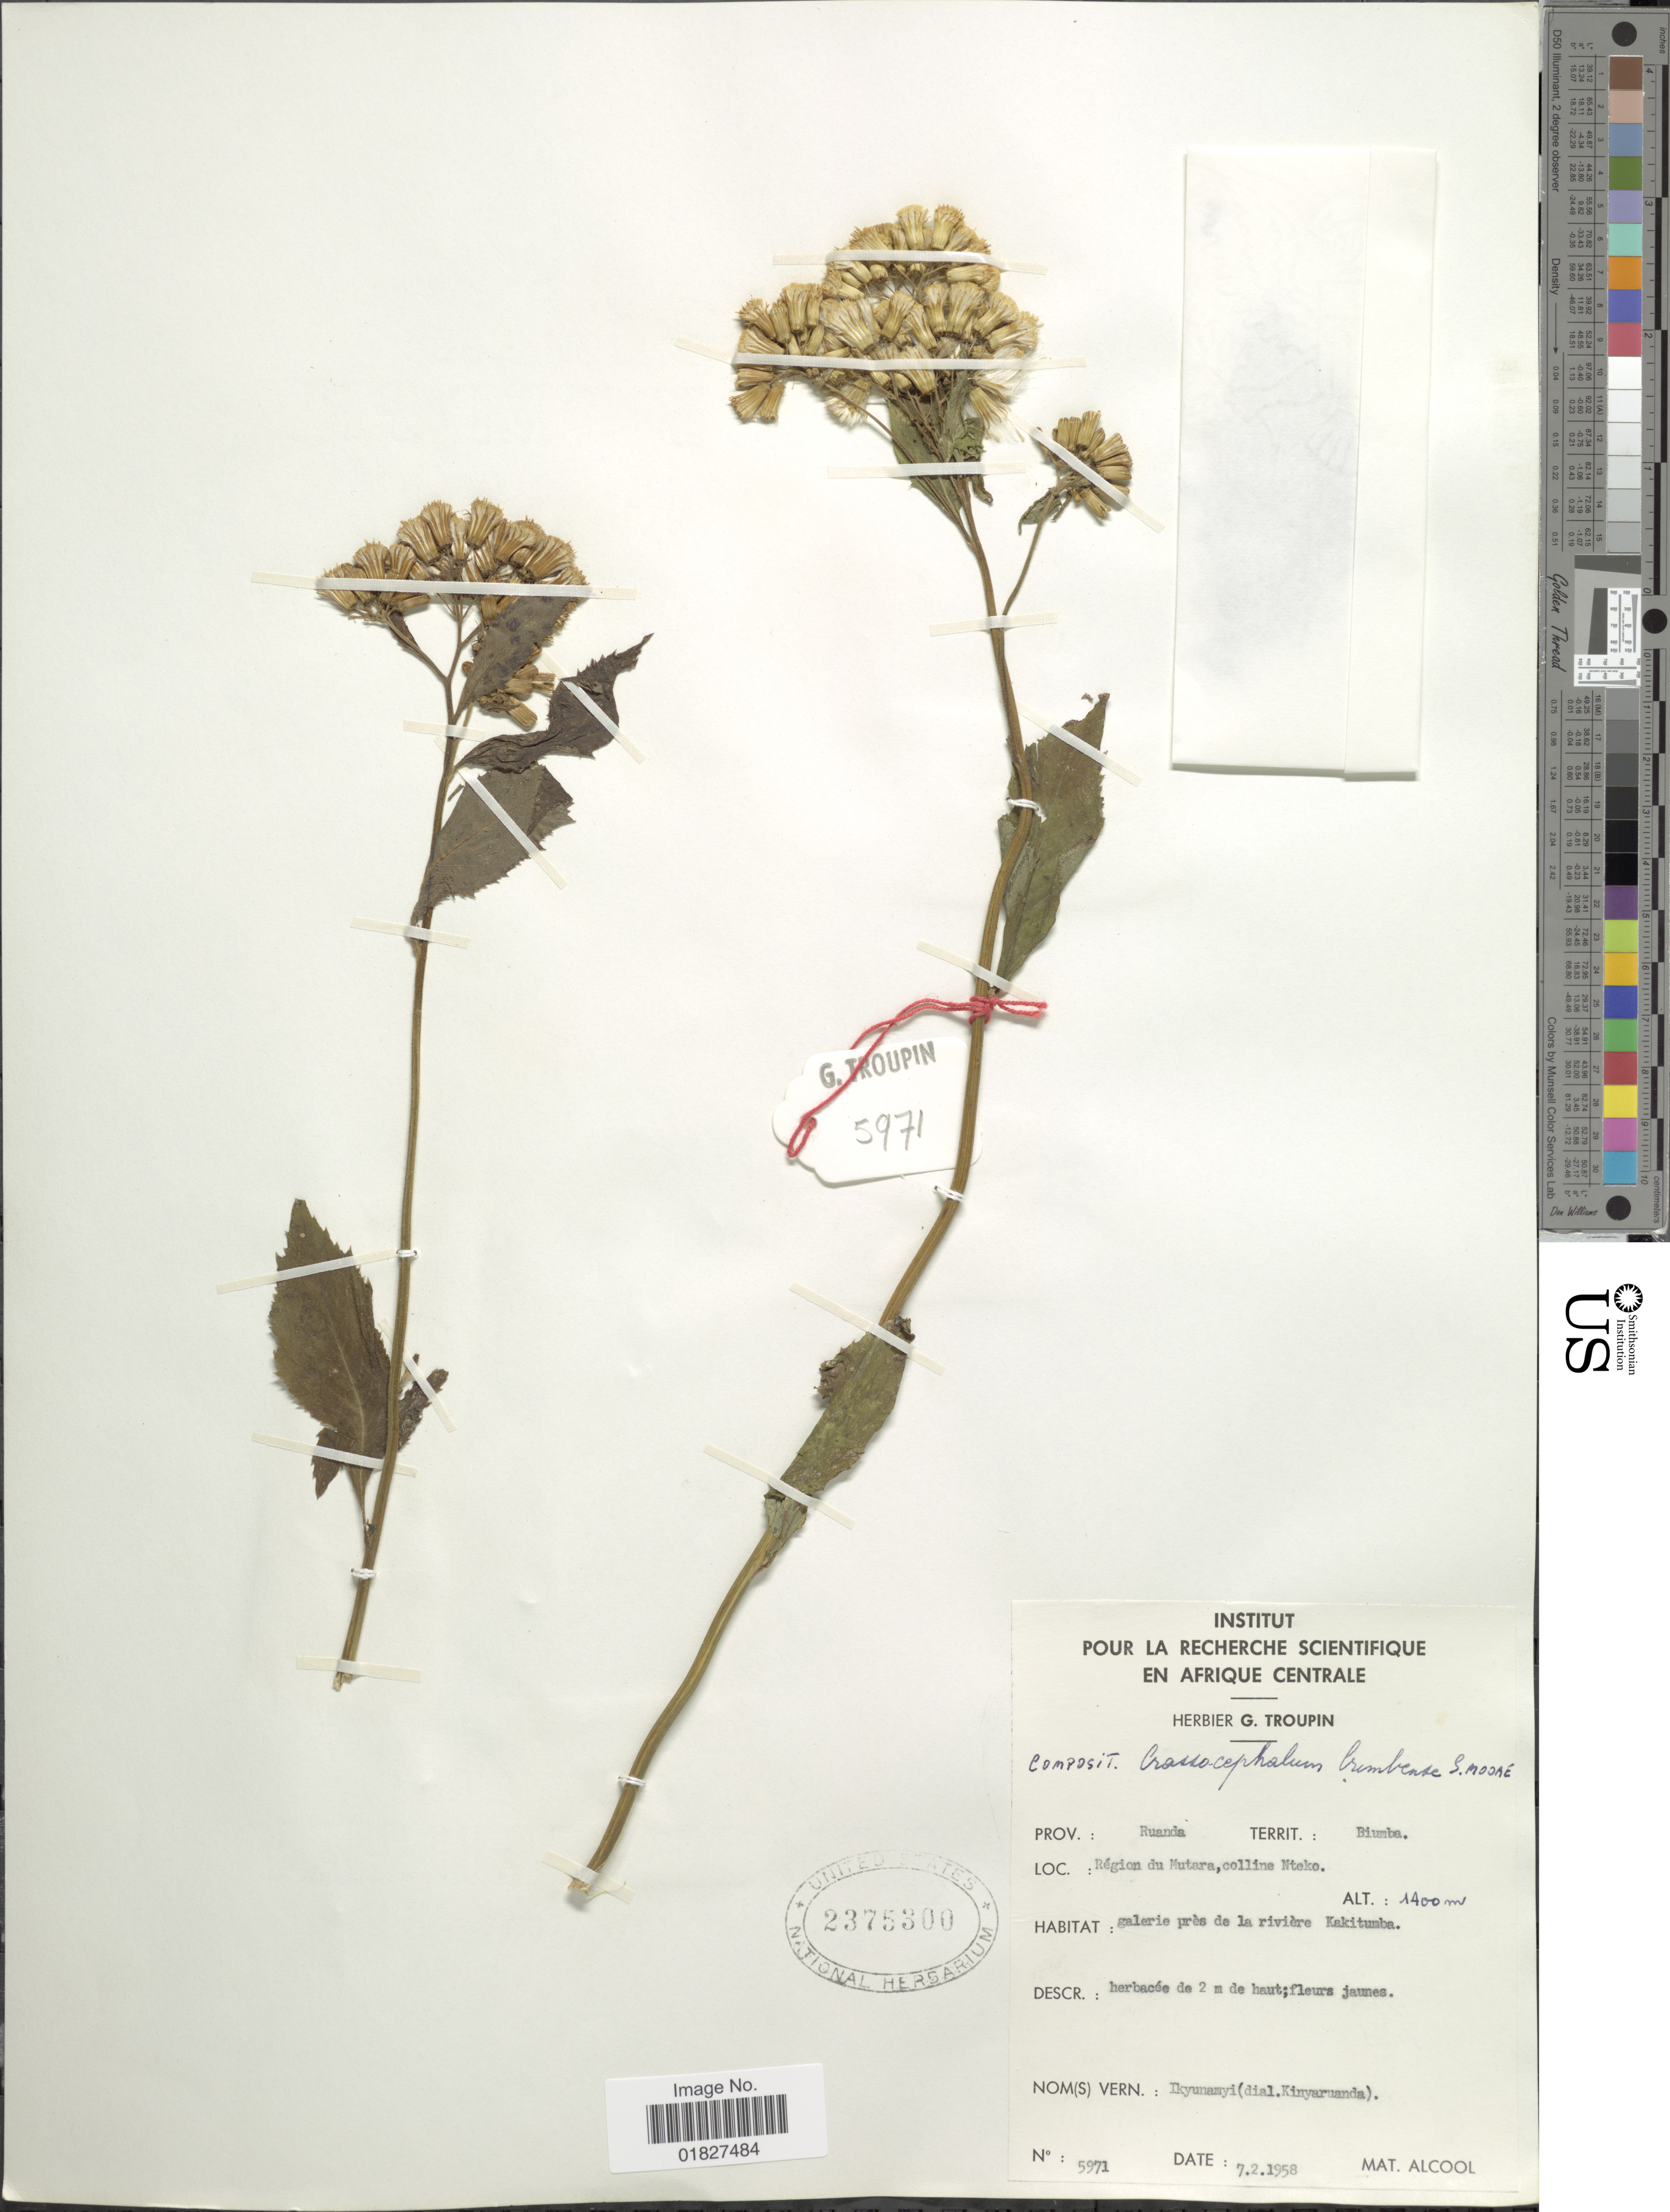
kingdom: Plantae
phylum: Tracheophyta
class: Magnoliopsida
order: Asterales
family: Asteraceae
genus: Crassocephalum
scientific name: Crassocephalum bumbense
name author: S. Moore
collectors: ex herb. G. Troupin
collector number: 5971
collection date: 1958-02-07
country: Rwanda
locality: Biumba, region du Mutara, colline Nteko, riviere Kakitumba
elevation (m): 1400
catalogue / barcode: US 2375300